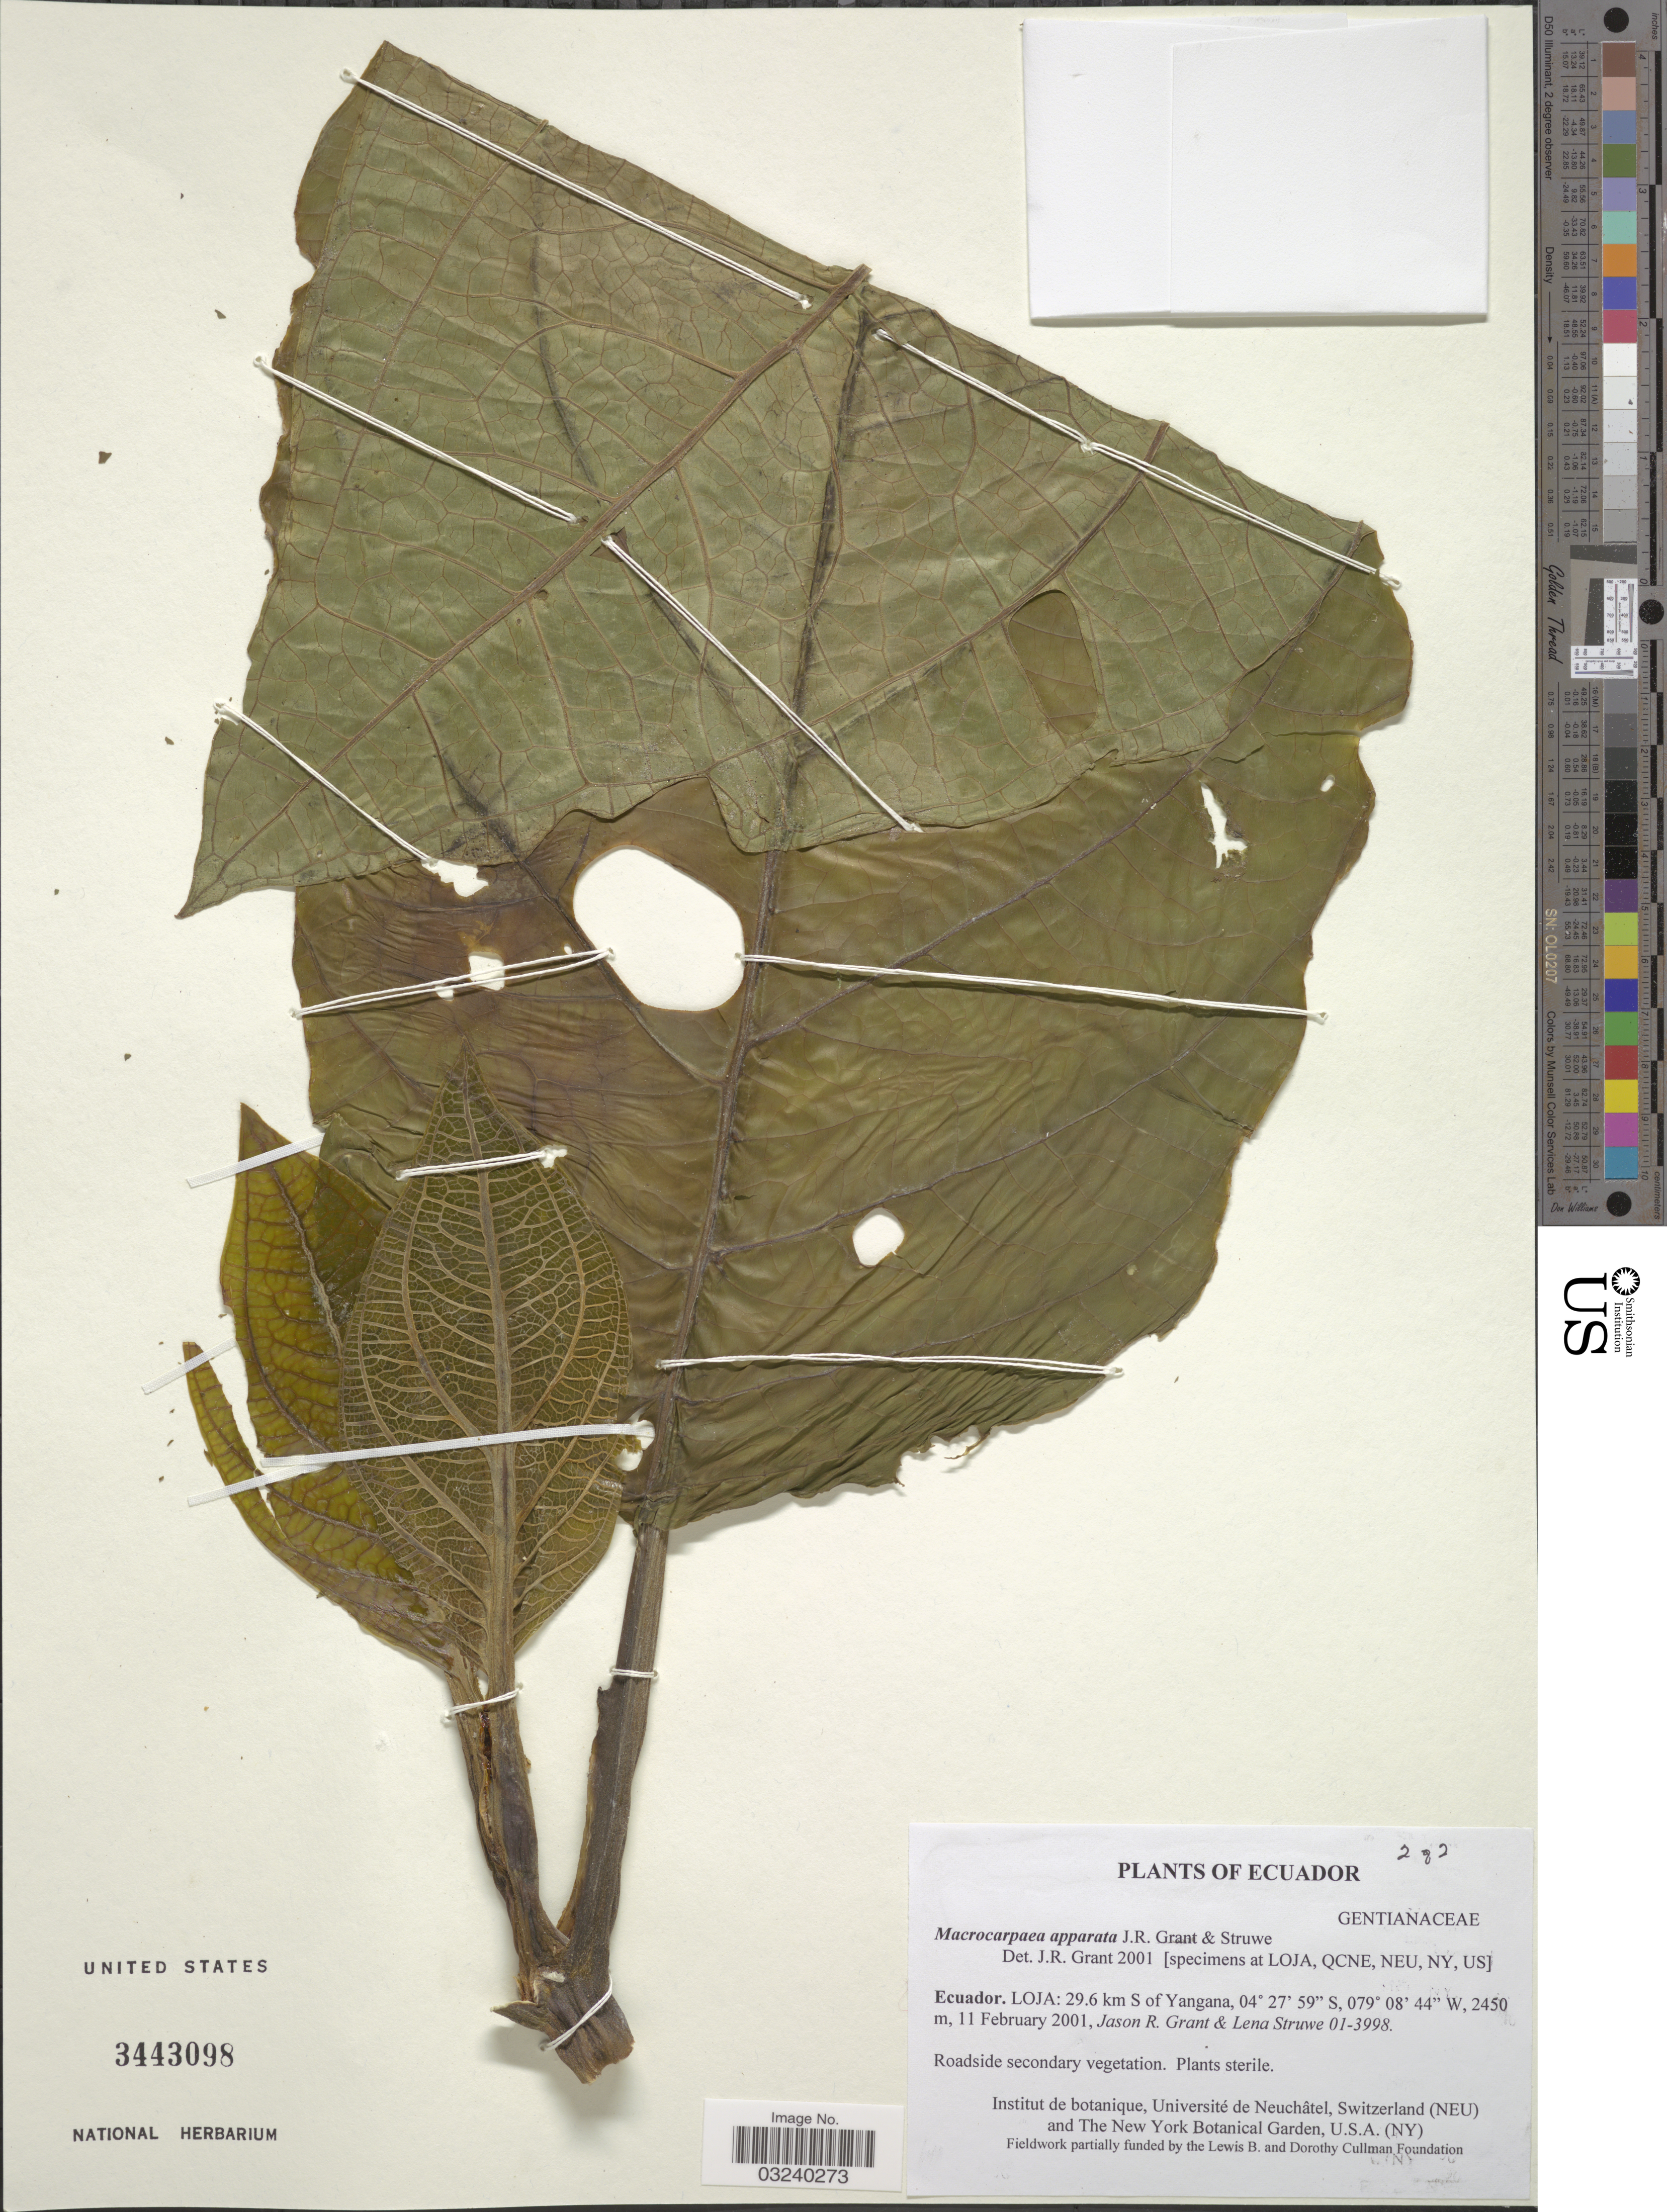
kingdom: Plantae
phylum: Tracheophyta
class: Magnoliopsida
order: Gentianales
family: Gentianaceae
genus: Macrocarpaea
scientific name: Macrocarpaea apparata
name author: J.R. Grant & Struwe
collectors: J. R. Grant & L. Struwe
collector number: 01-3998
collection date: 2001-02-11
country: Ecuador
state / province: Loja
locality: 29.6 km S of Yangana.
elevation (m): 2450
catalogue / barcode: US 3443098